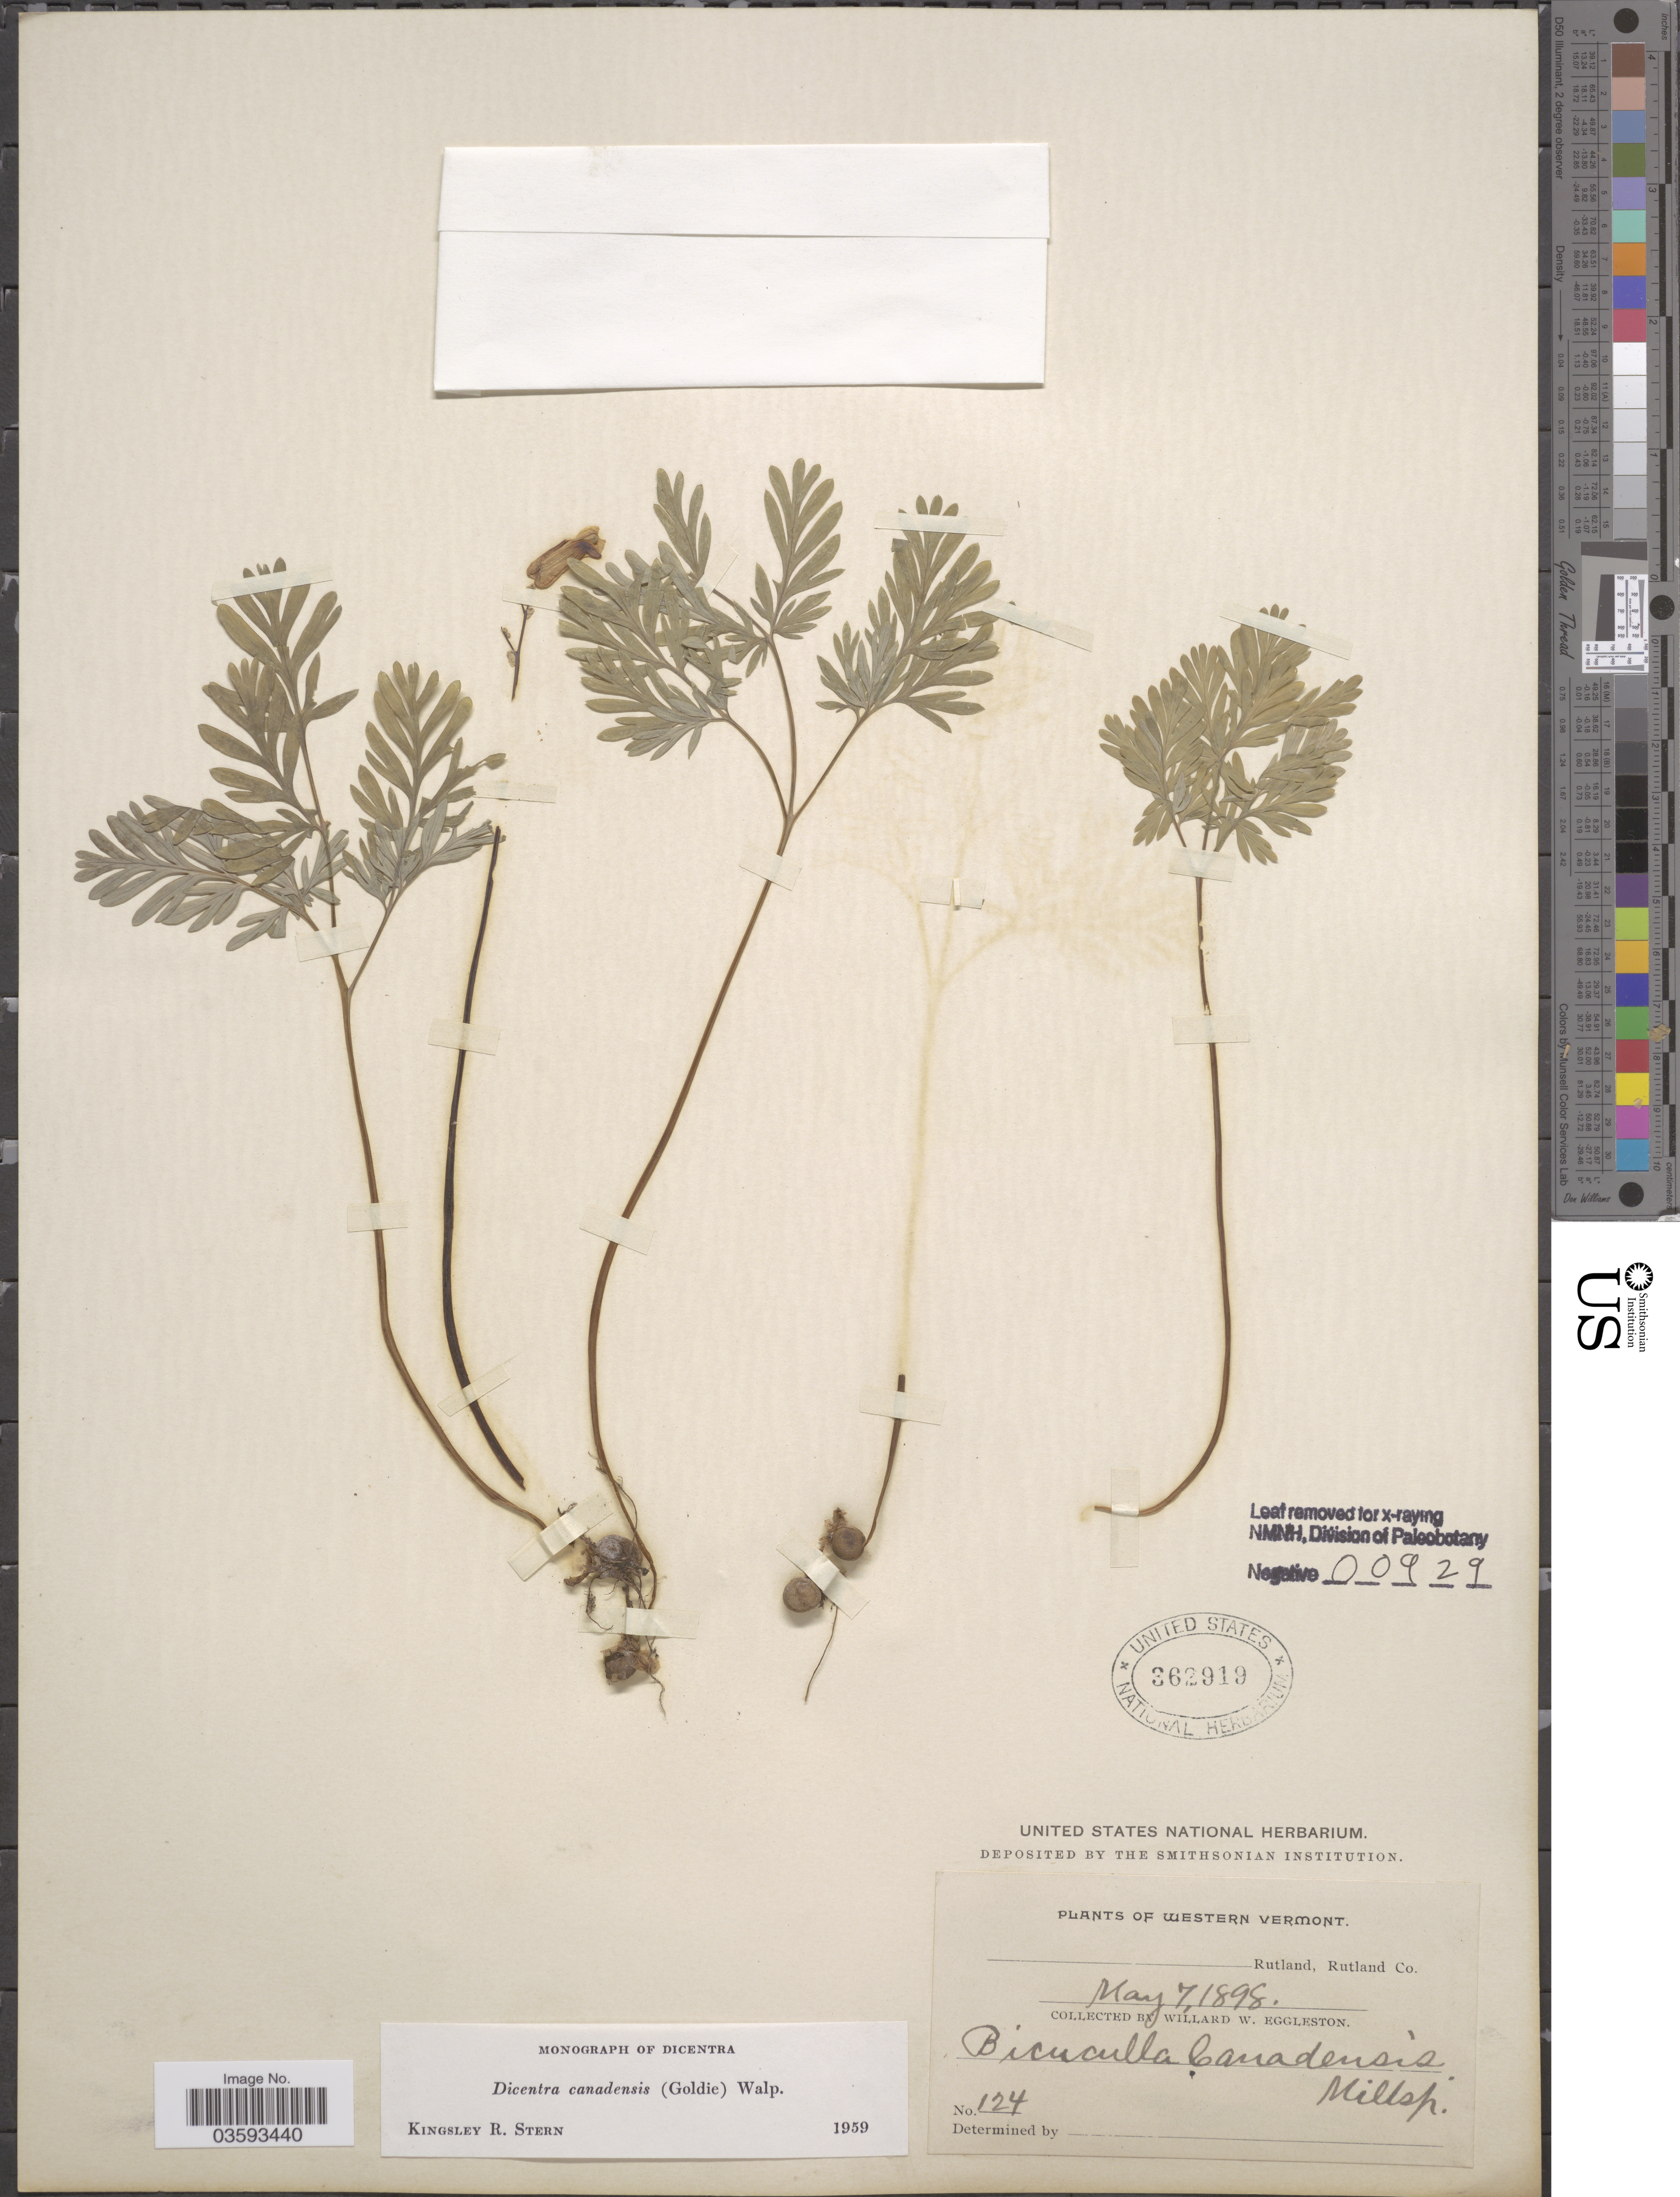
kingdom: Plantae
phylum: Tracheophyta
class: Magnoliopsida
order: Ranunculales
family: Papaveraceae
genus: Dicentra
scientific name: Dicentra canadensis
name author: (Goldie) Walp.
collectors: W. W. Eggleston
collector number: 124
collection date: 1898-05-07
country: United States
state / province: Vermont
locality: Western Vermont. Rutland, Rutland Co.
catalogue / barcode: US 362919